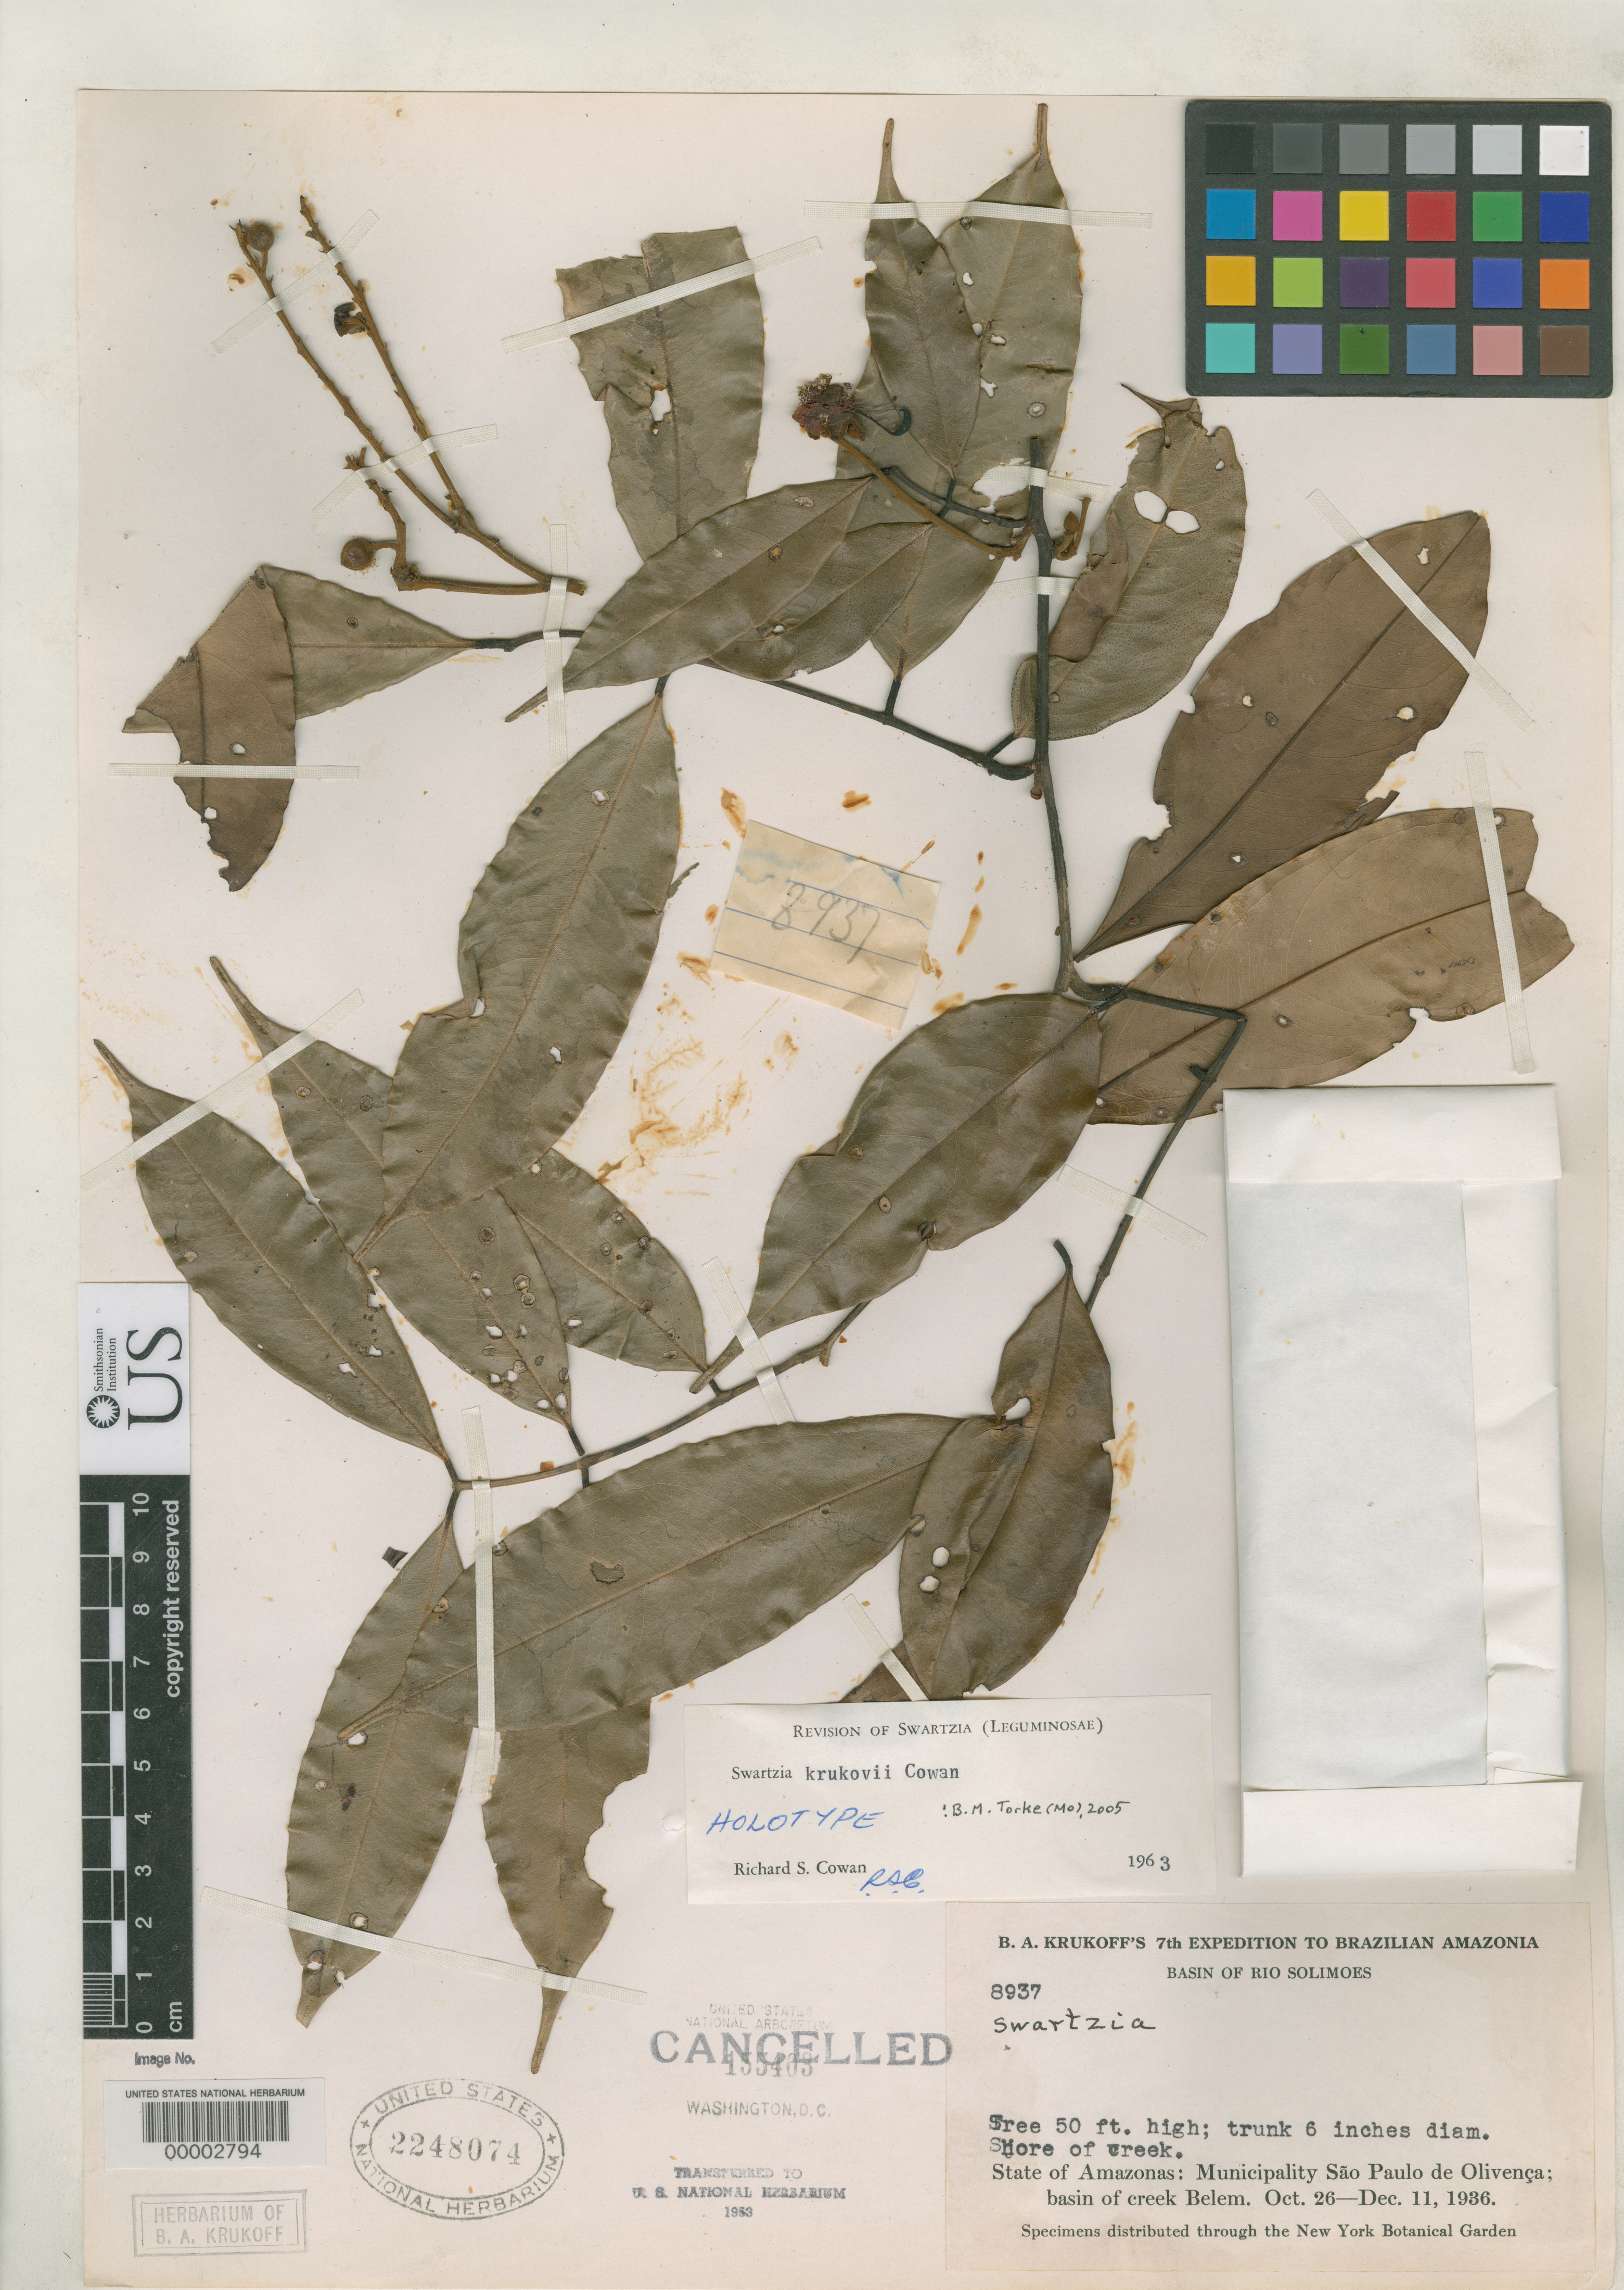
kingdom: Plantae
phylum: Tracheophyta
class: Magnoliopsida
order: Fabales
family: Fabaceae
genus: Swartzia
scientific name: Swartzia krukovii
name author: R.S. Cowan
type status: Holotype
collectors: B. A. Krukoff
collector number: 8937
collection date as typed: Oct 1936 to -- Dec 1936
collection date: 1936-10/1936-12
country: Brazil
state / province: Amazonas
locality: Beleme Creek, Sao Paulo de Olivenca.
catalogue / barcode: US 2248074